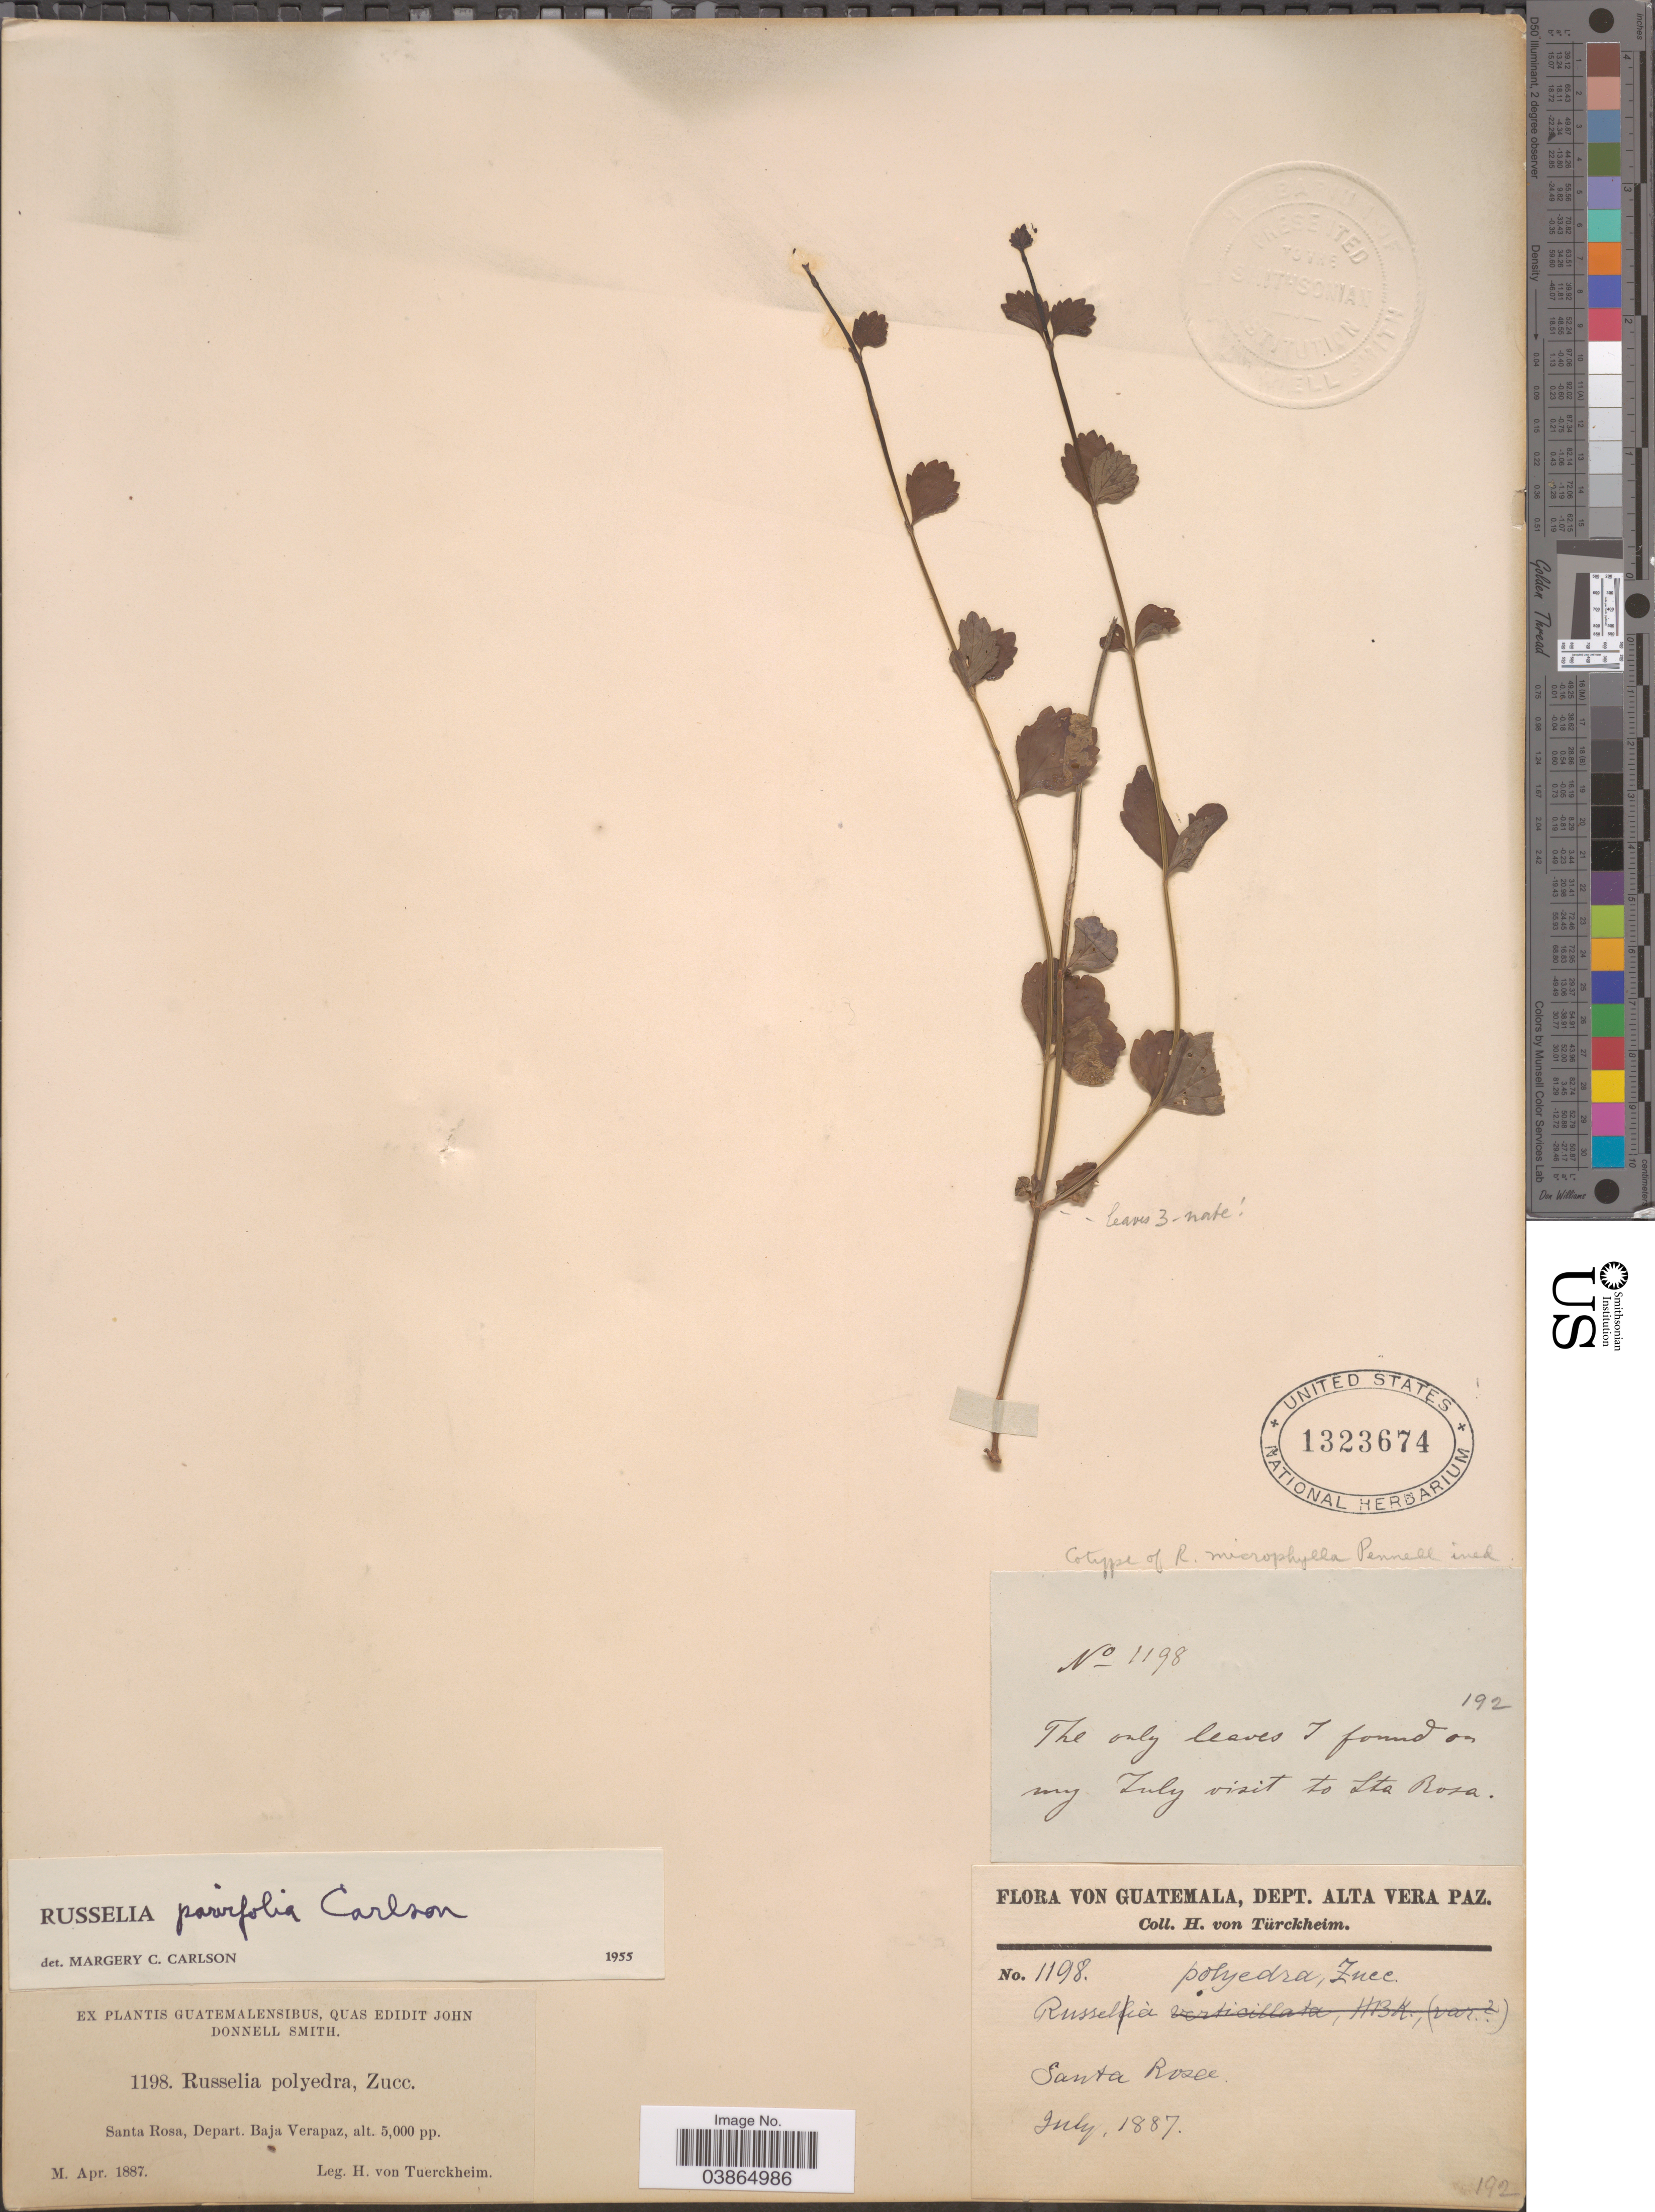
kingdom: Plantae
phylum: Tracheophyta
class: Magnoliopsida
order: Lamiales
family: Plantaginaceae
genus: Russelia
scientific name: Russelia parvifolia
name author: Carlson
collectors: H. von Türckheim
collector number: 1198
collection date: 1887-07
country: Guatemala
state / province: Alta Verapaz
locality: Dept. Alta Vera Paz. Santa Rosa.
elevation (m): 1524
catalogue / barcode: US 1323674